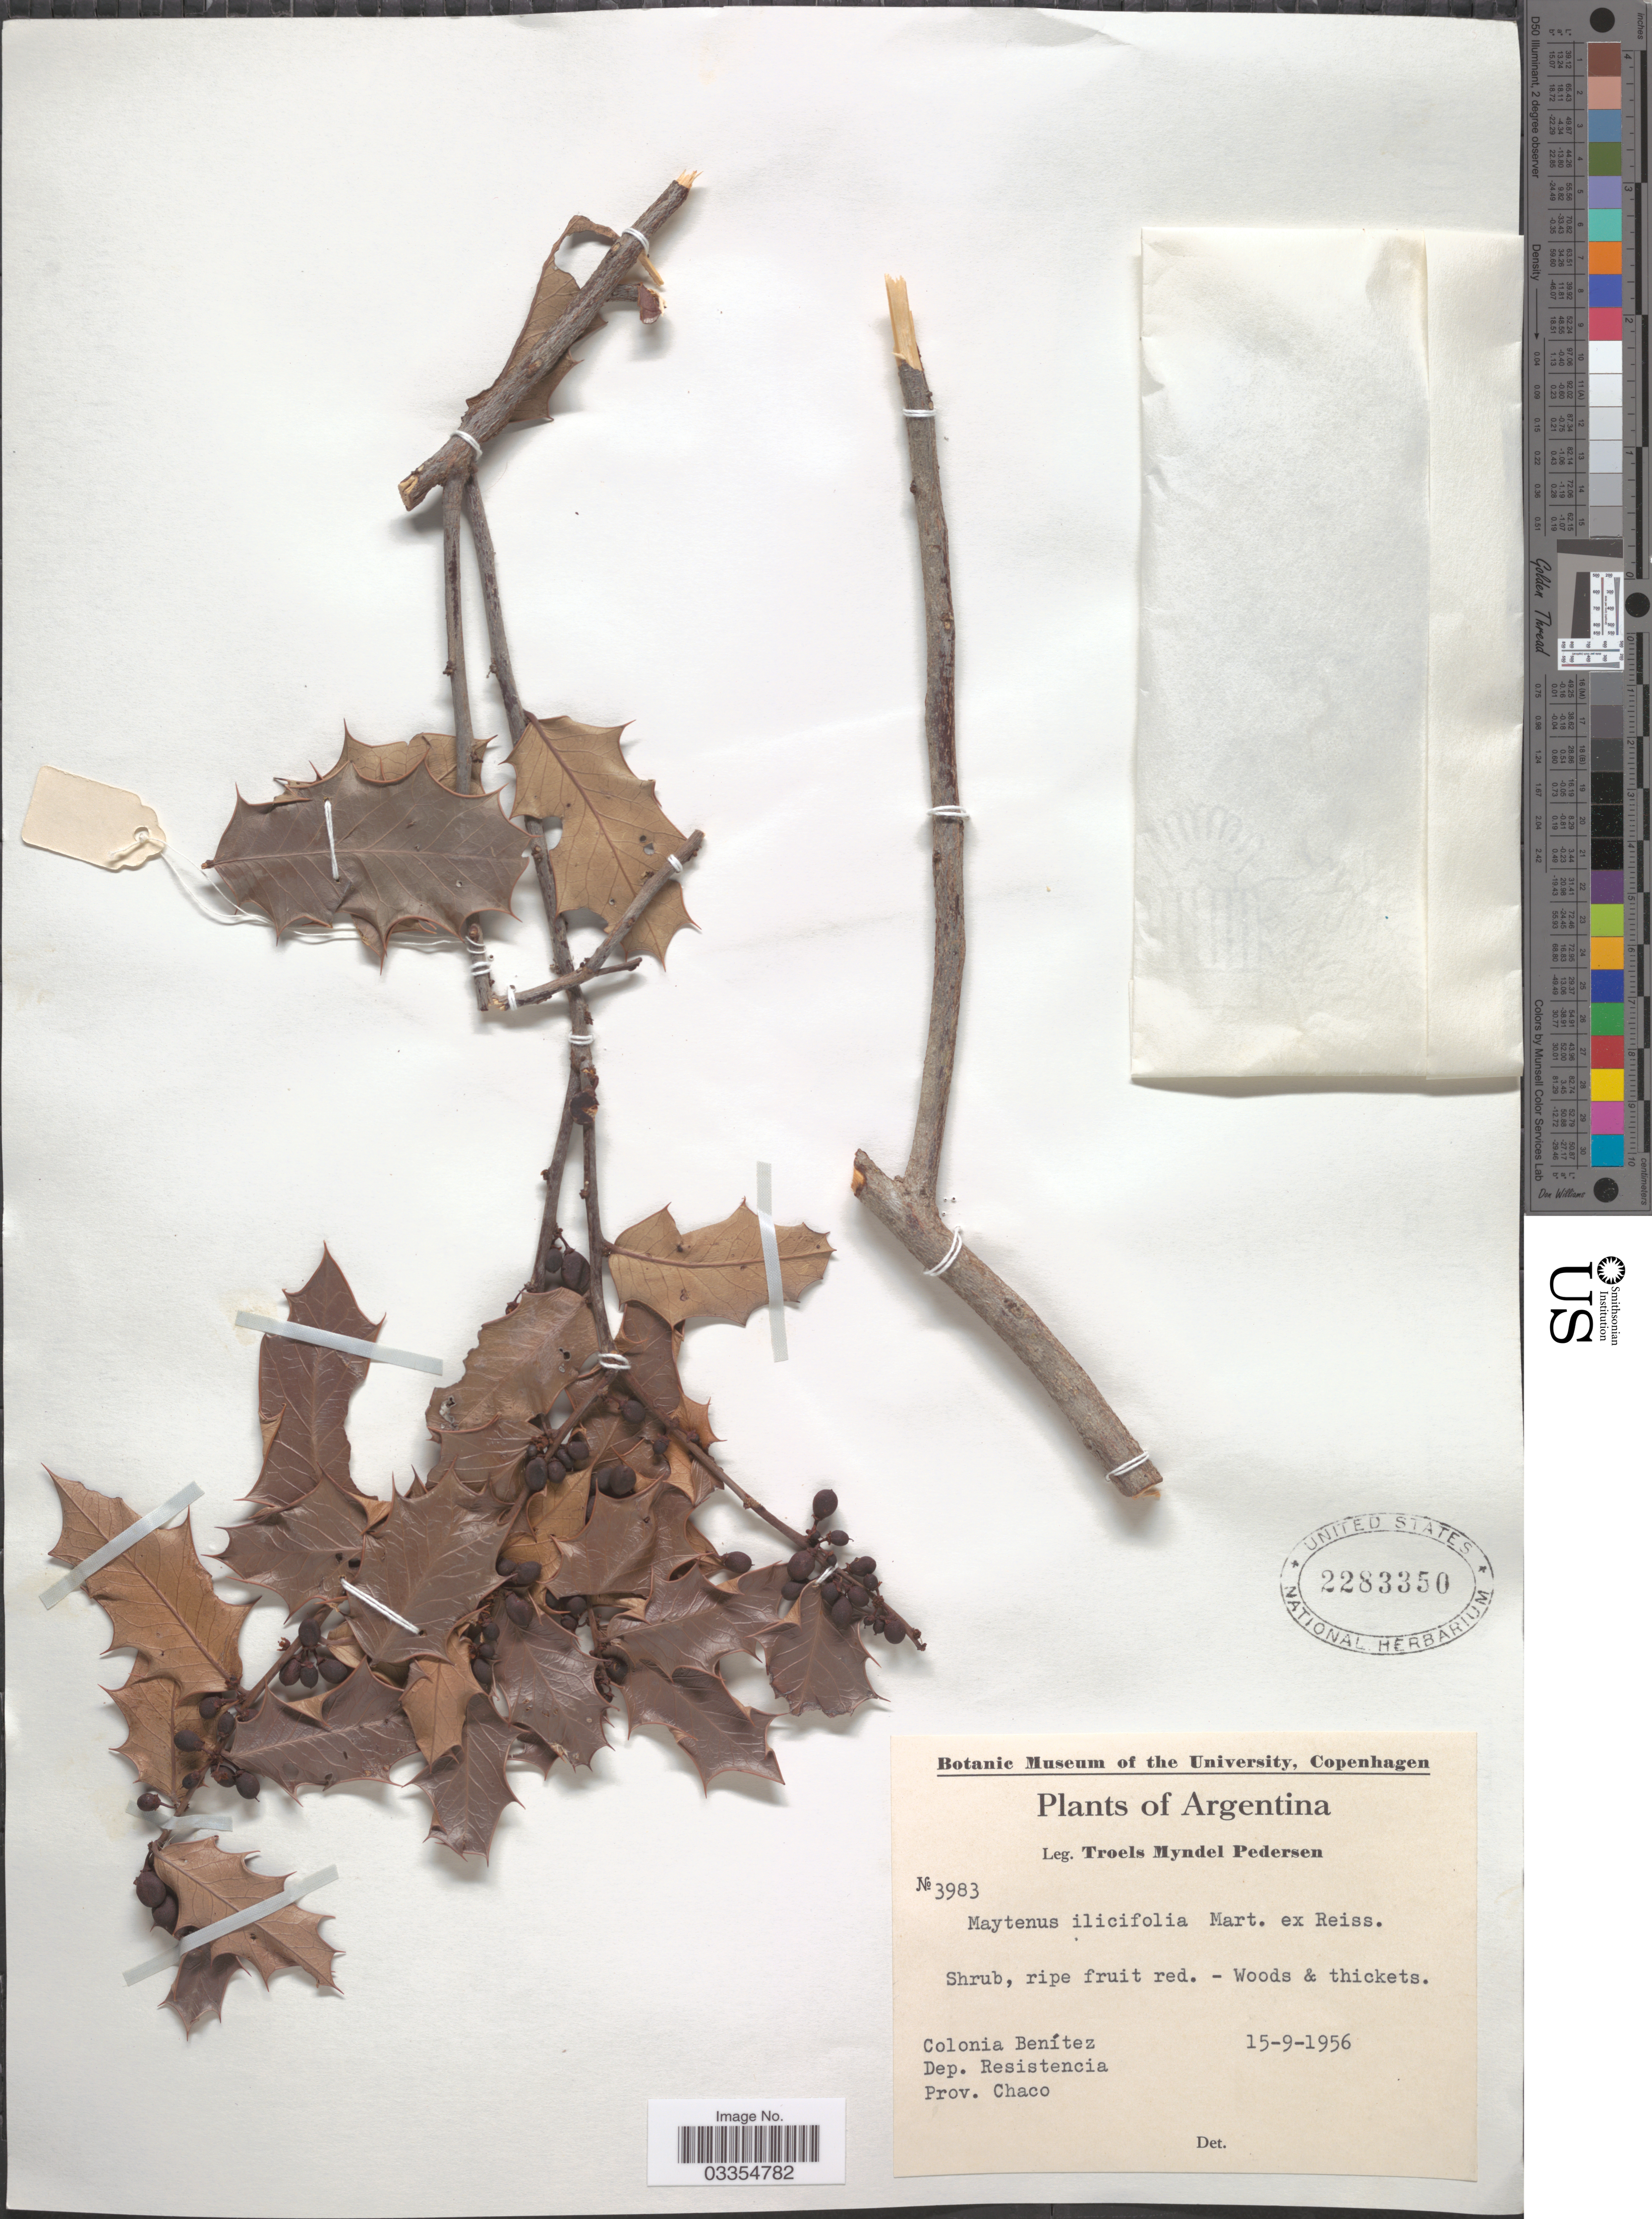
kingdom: Plantae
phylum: Tracheophyta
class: Magnoliopsida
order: Celastrales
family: Celastraceae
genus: Maytenus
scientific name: Maytenus ilicifolia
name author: (Schrad.) Planch.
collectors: T. Pederson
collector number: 3983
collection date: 1956-09-15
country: Argentina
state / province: Chaco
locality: Colonia Benítez. Dep. Resistencia.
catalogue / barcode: US 2283350